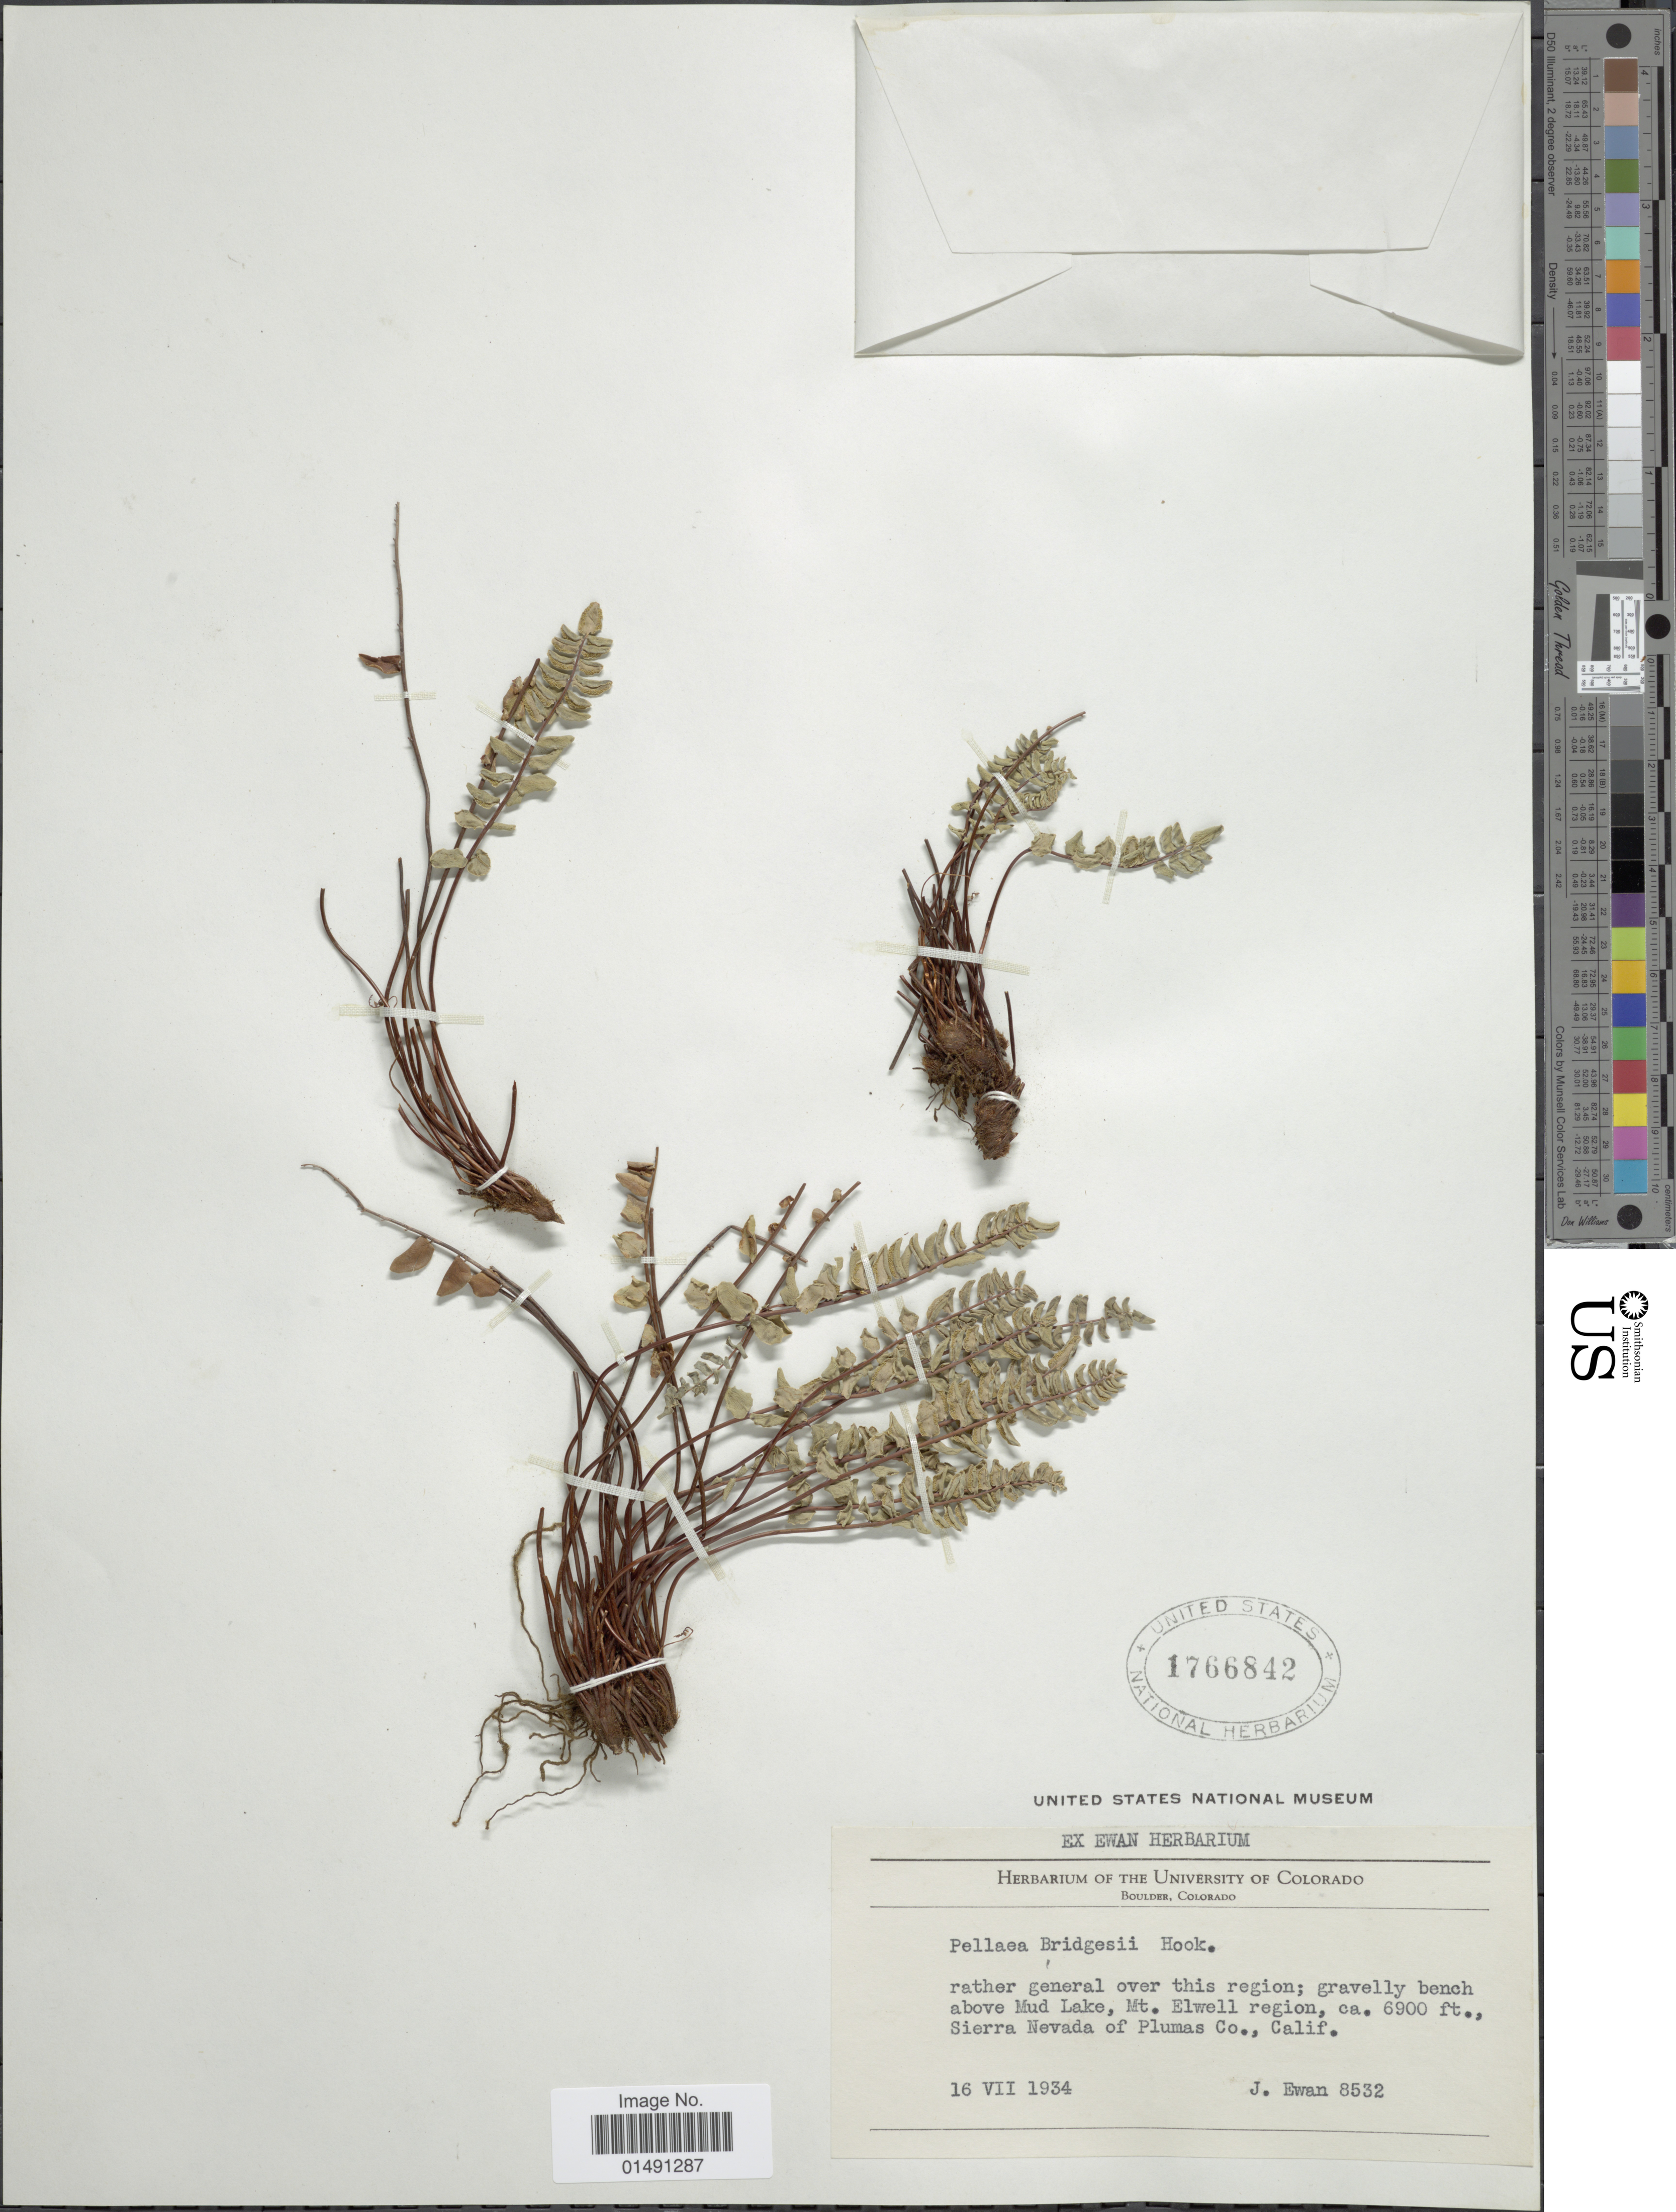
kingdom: Plantae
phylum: Tracheophyta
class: Polypodiopsida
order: Polypodiales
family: Pteridaceae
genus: Pellaea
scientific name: Pellaea bridgesii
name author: Hook.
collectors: J. A. Ewan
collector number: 8532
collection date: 1934-07-16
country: United States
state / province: California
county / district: Plumas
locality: Gravelly bench above Mud Lake, Mt Elwell region, Sierra Nevada of Plumas Co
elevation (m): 2103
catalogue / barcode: US 1766842